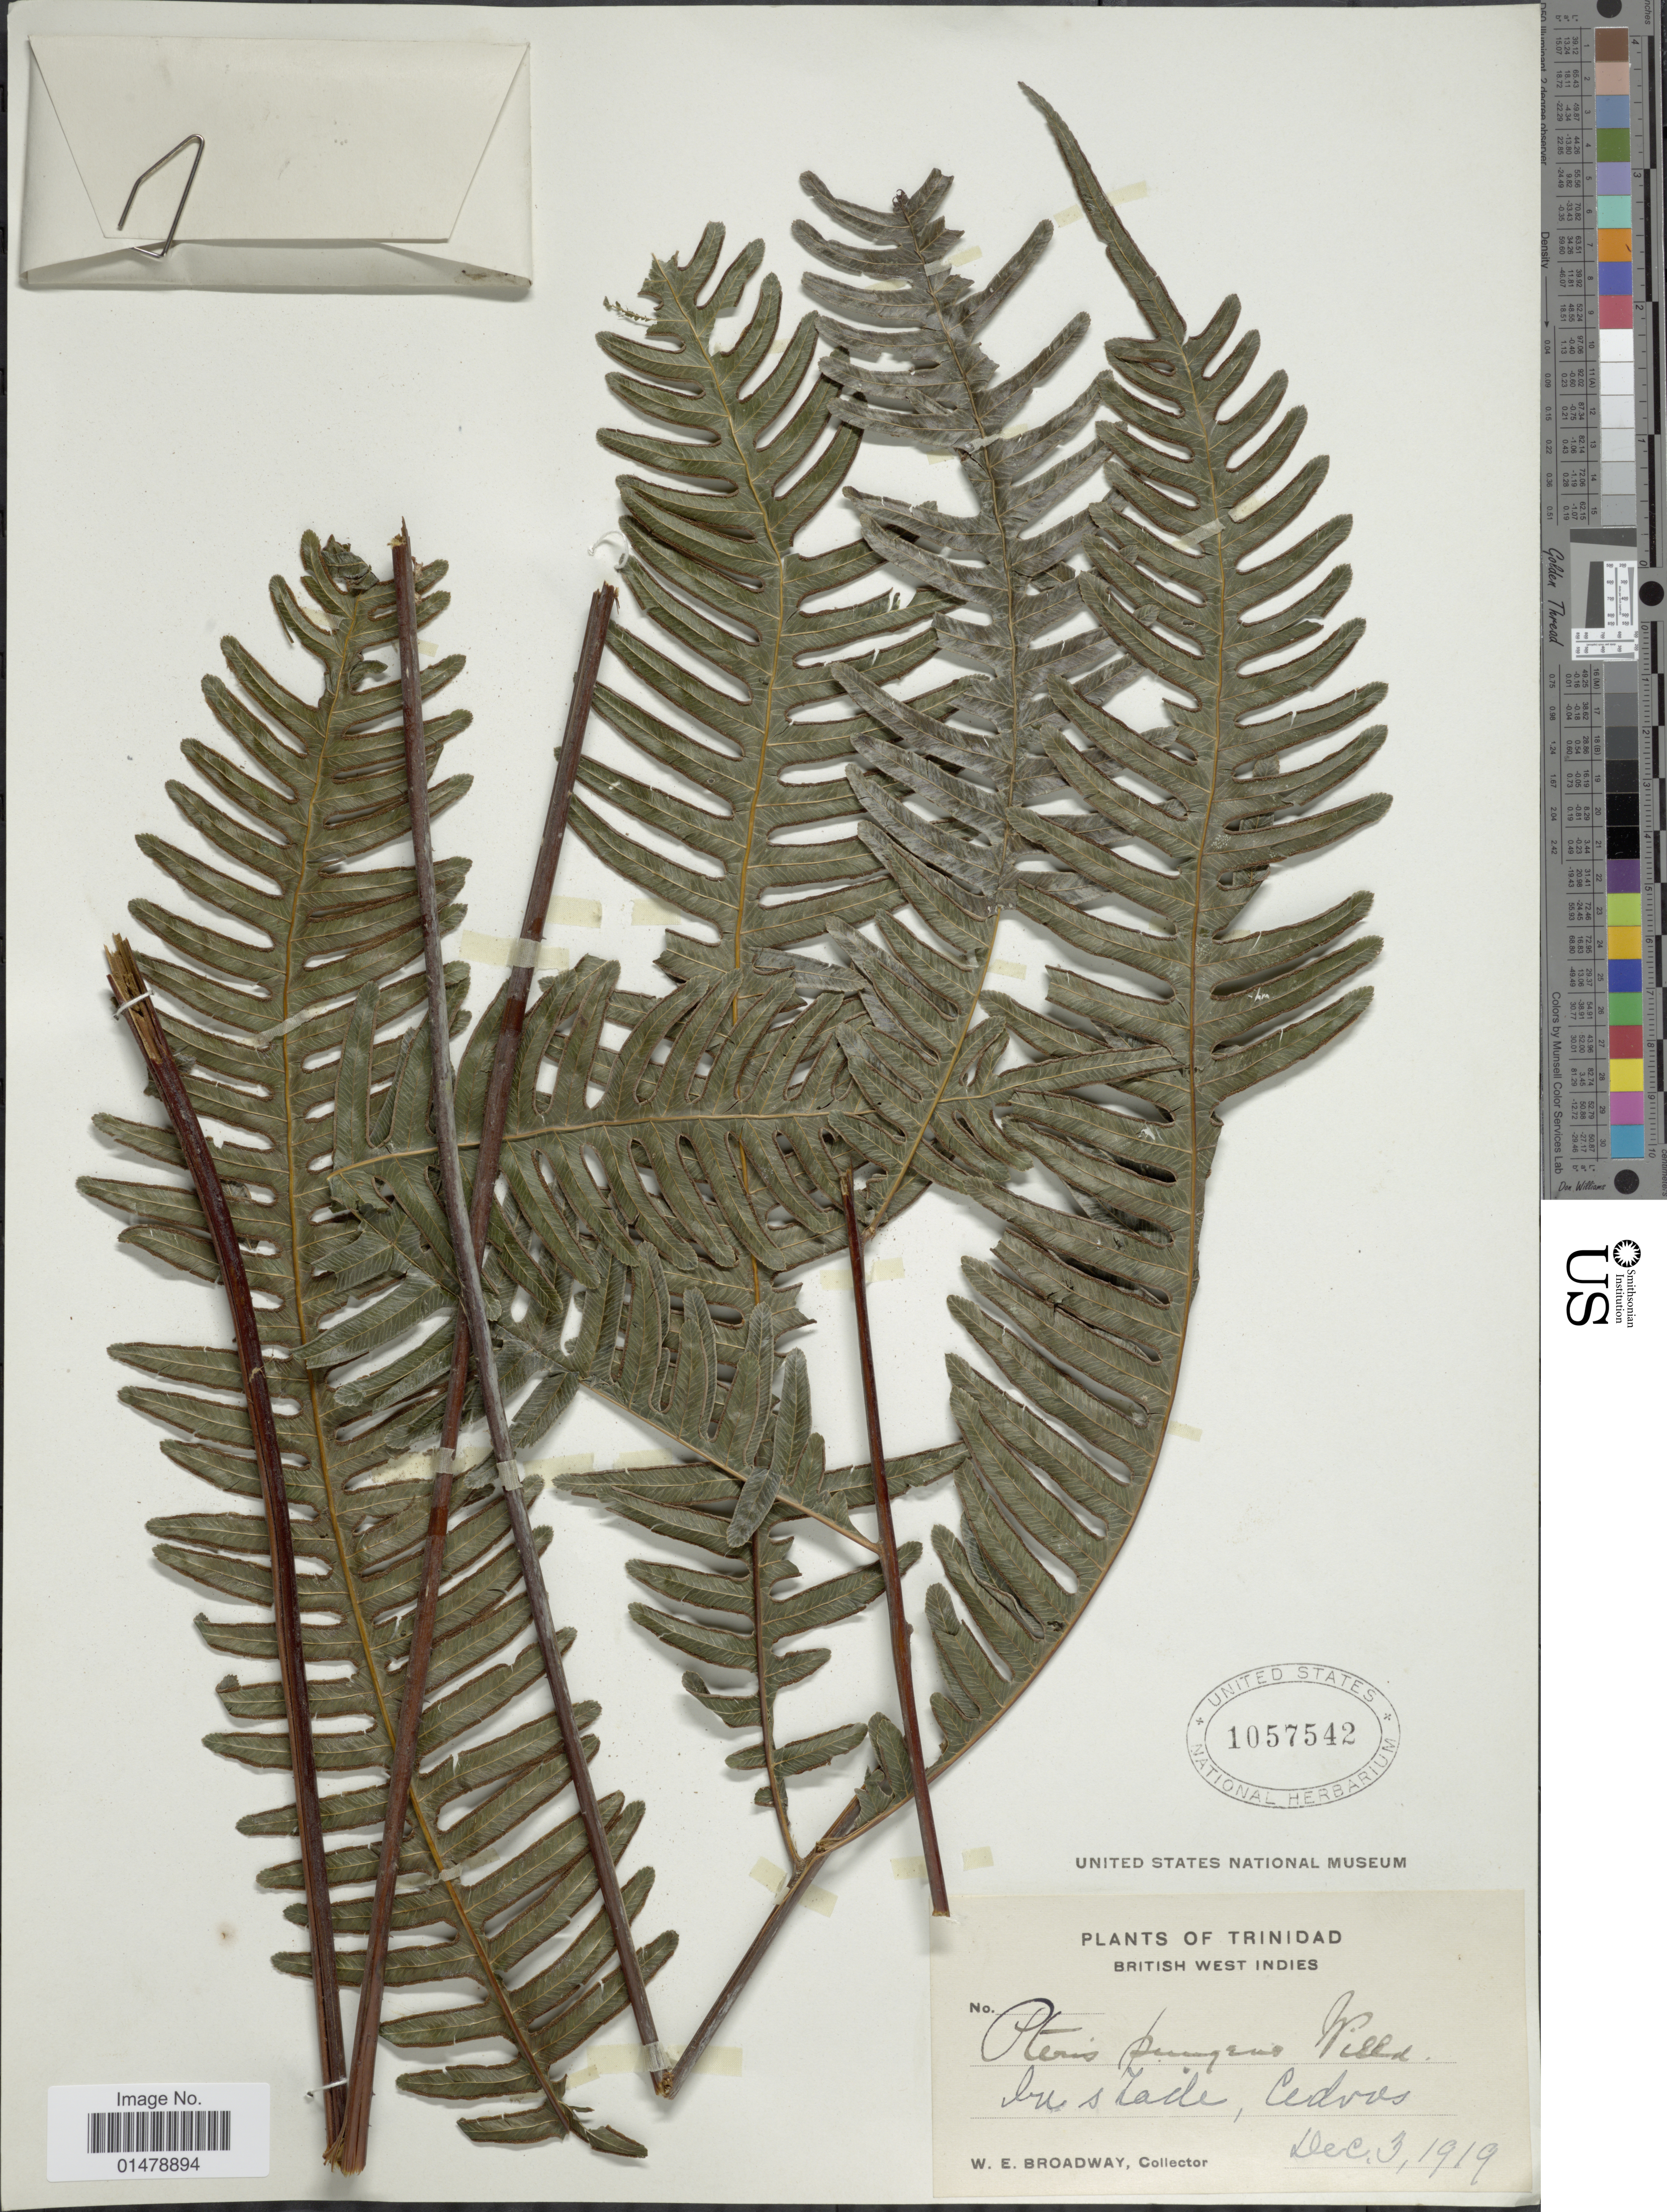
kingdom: Plantae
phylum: Tracheophyta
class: Polypodiopsida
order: Polypodiales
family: Pteridaceae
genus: Pteris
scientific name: Pteris pungens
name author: Willd.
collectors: W. E. Broadway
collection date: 1919-12-03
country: Trinidad and Tobago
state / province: Trinidad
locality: British West Indies. In shade Cedros.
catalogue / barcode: US 1057542